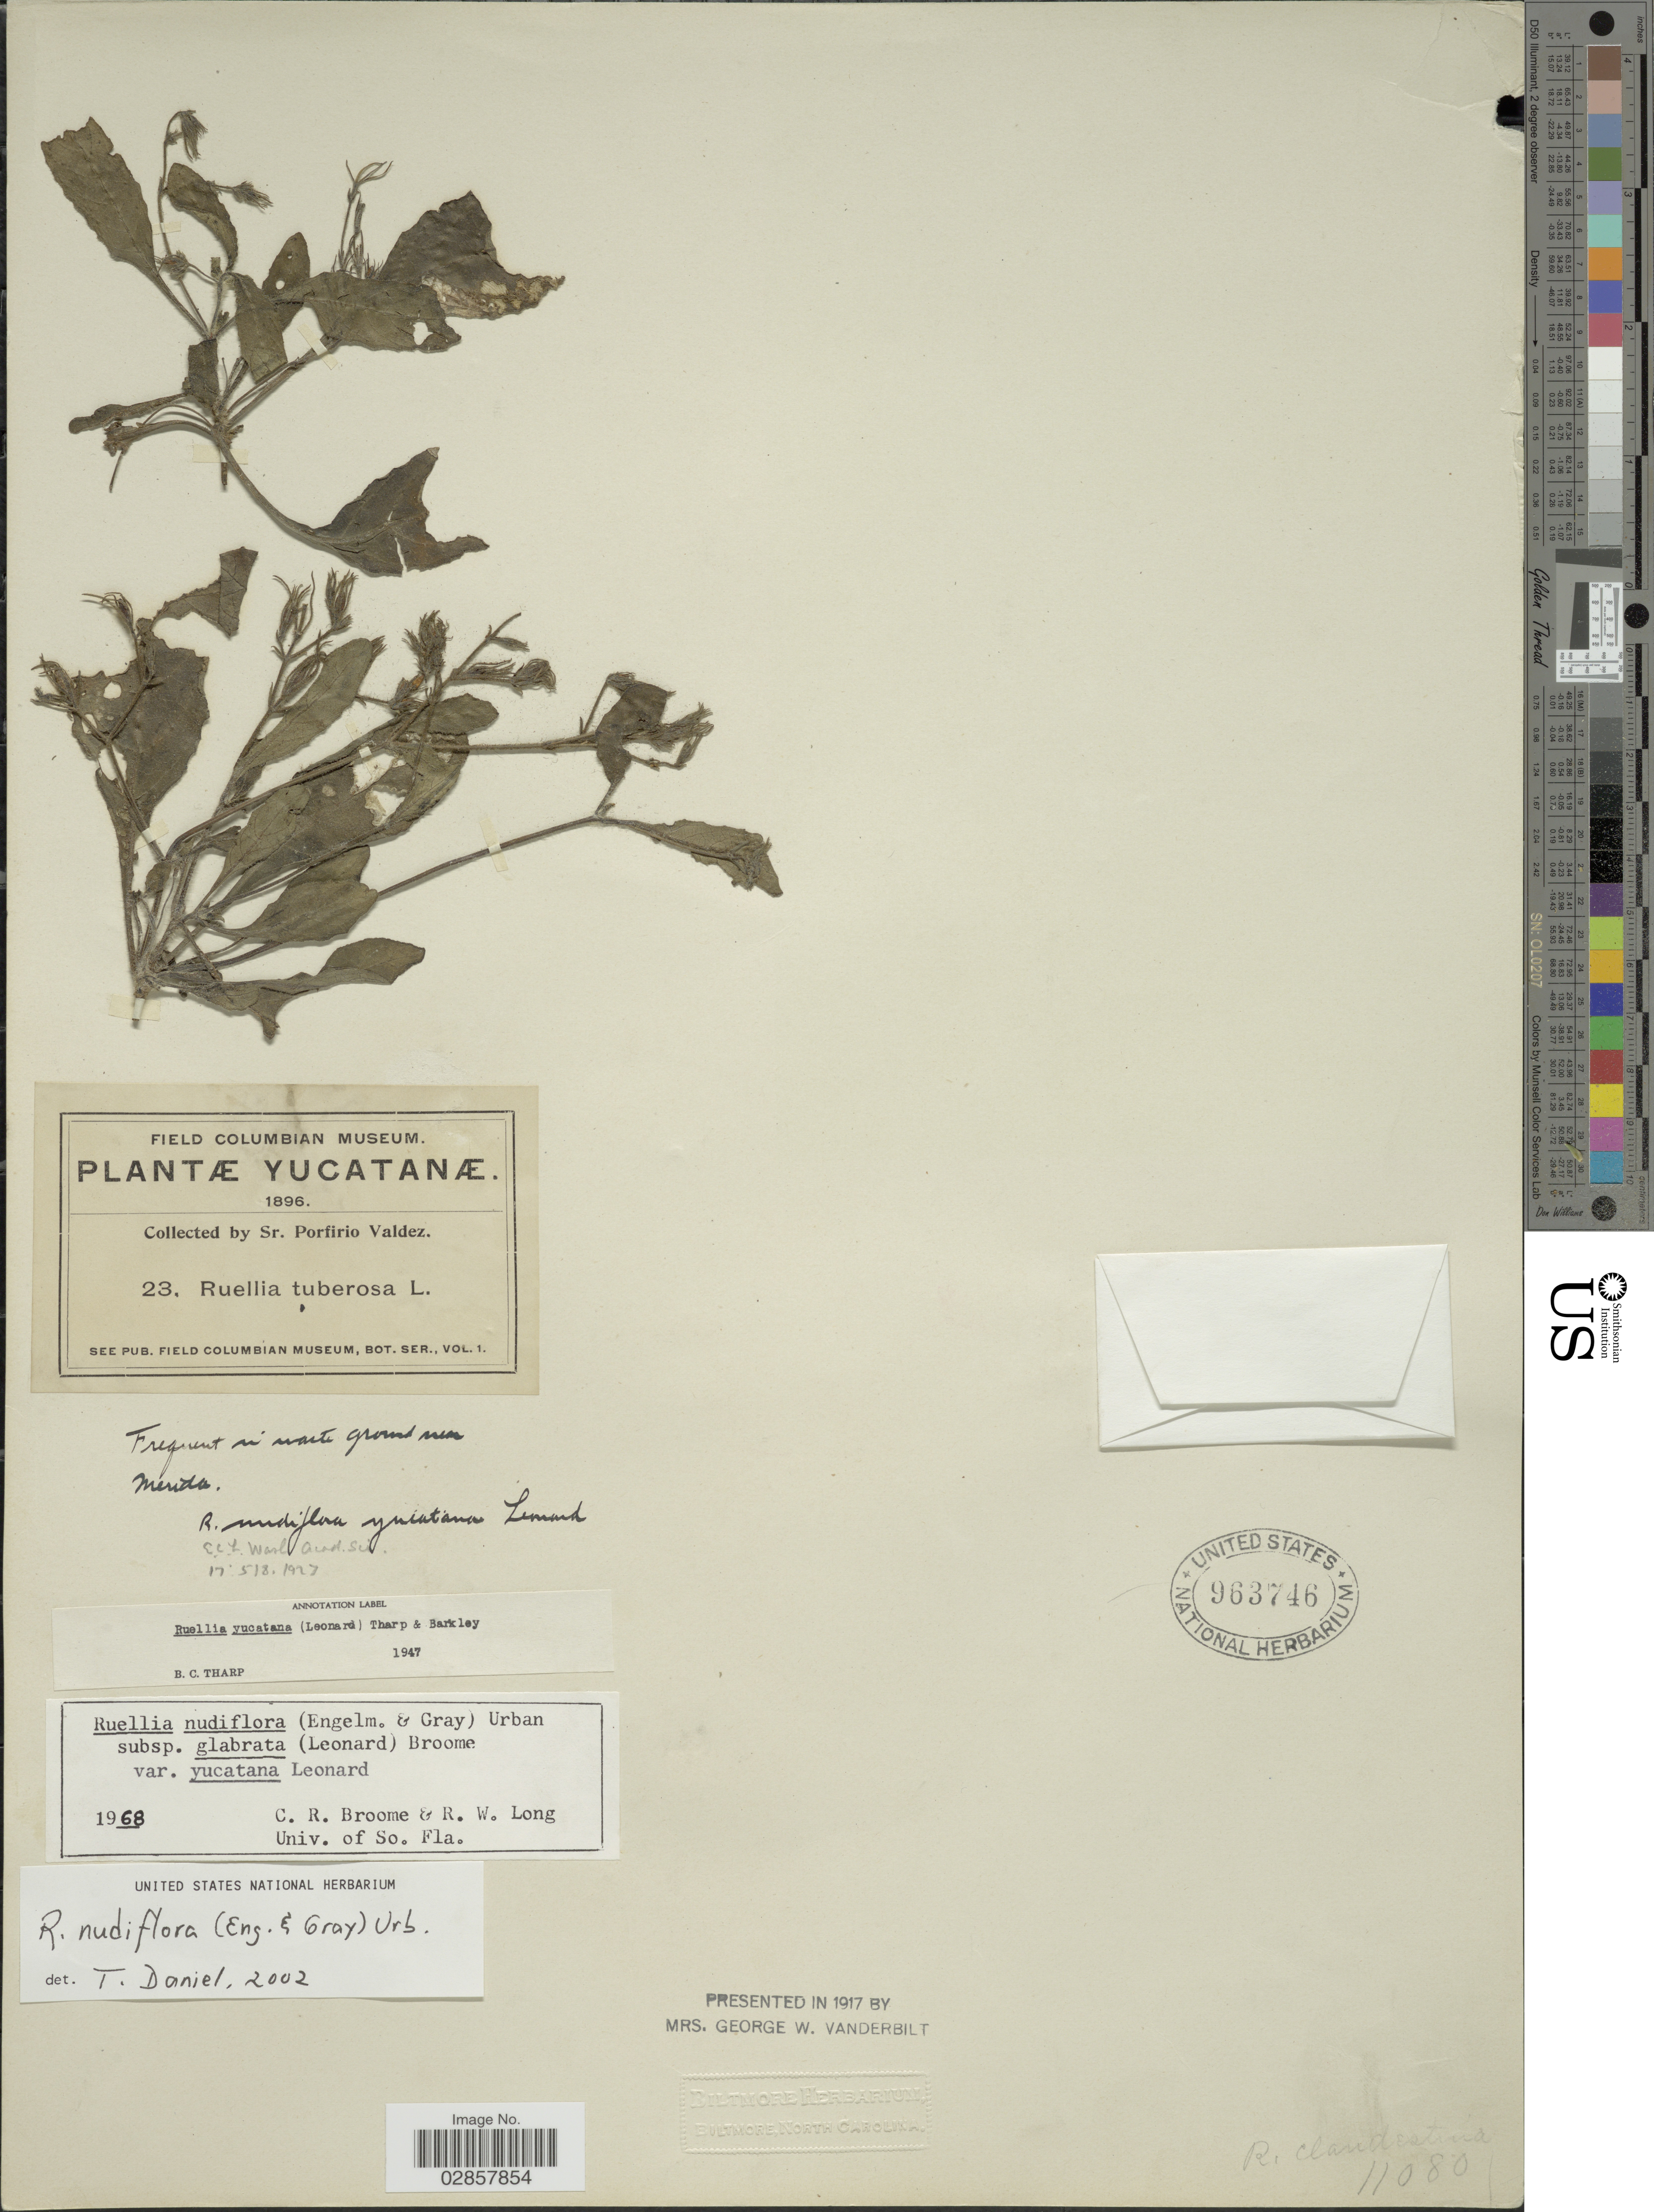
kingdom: Plantae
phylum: Tracheophyta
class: Magnoliopsida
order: Lamiales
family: Acanthaceae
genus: Ruellia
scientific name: Ruellia nudiflora var. yucatana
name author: Leonard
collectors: P. Valdez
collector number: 23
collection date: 1896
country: Mexico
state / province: Yucatán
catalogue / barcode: US 963746